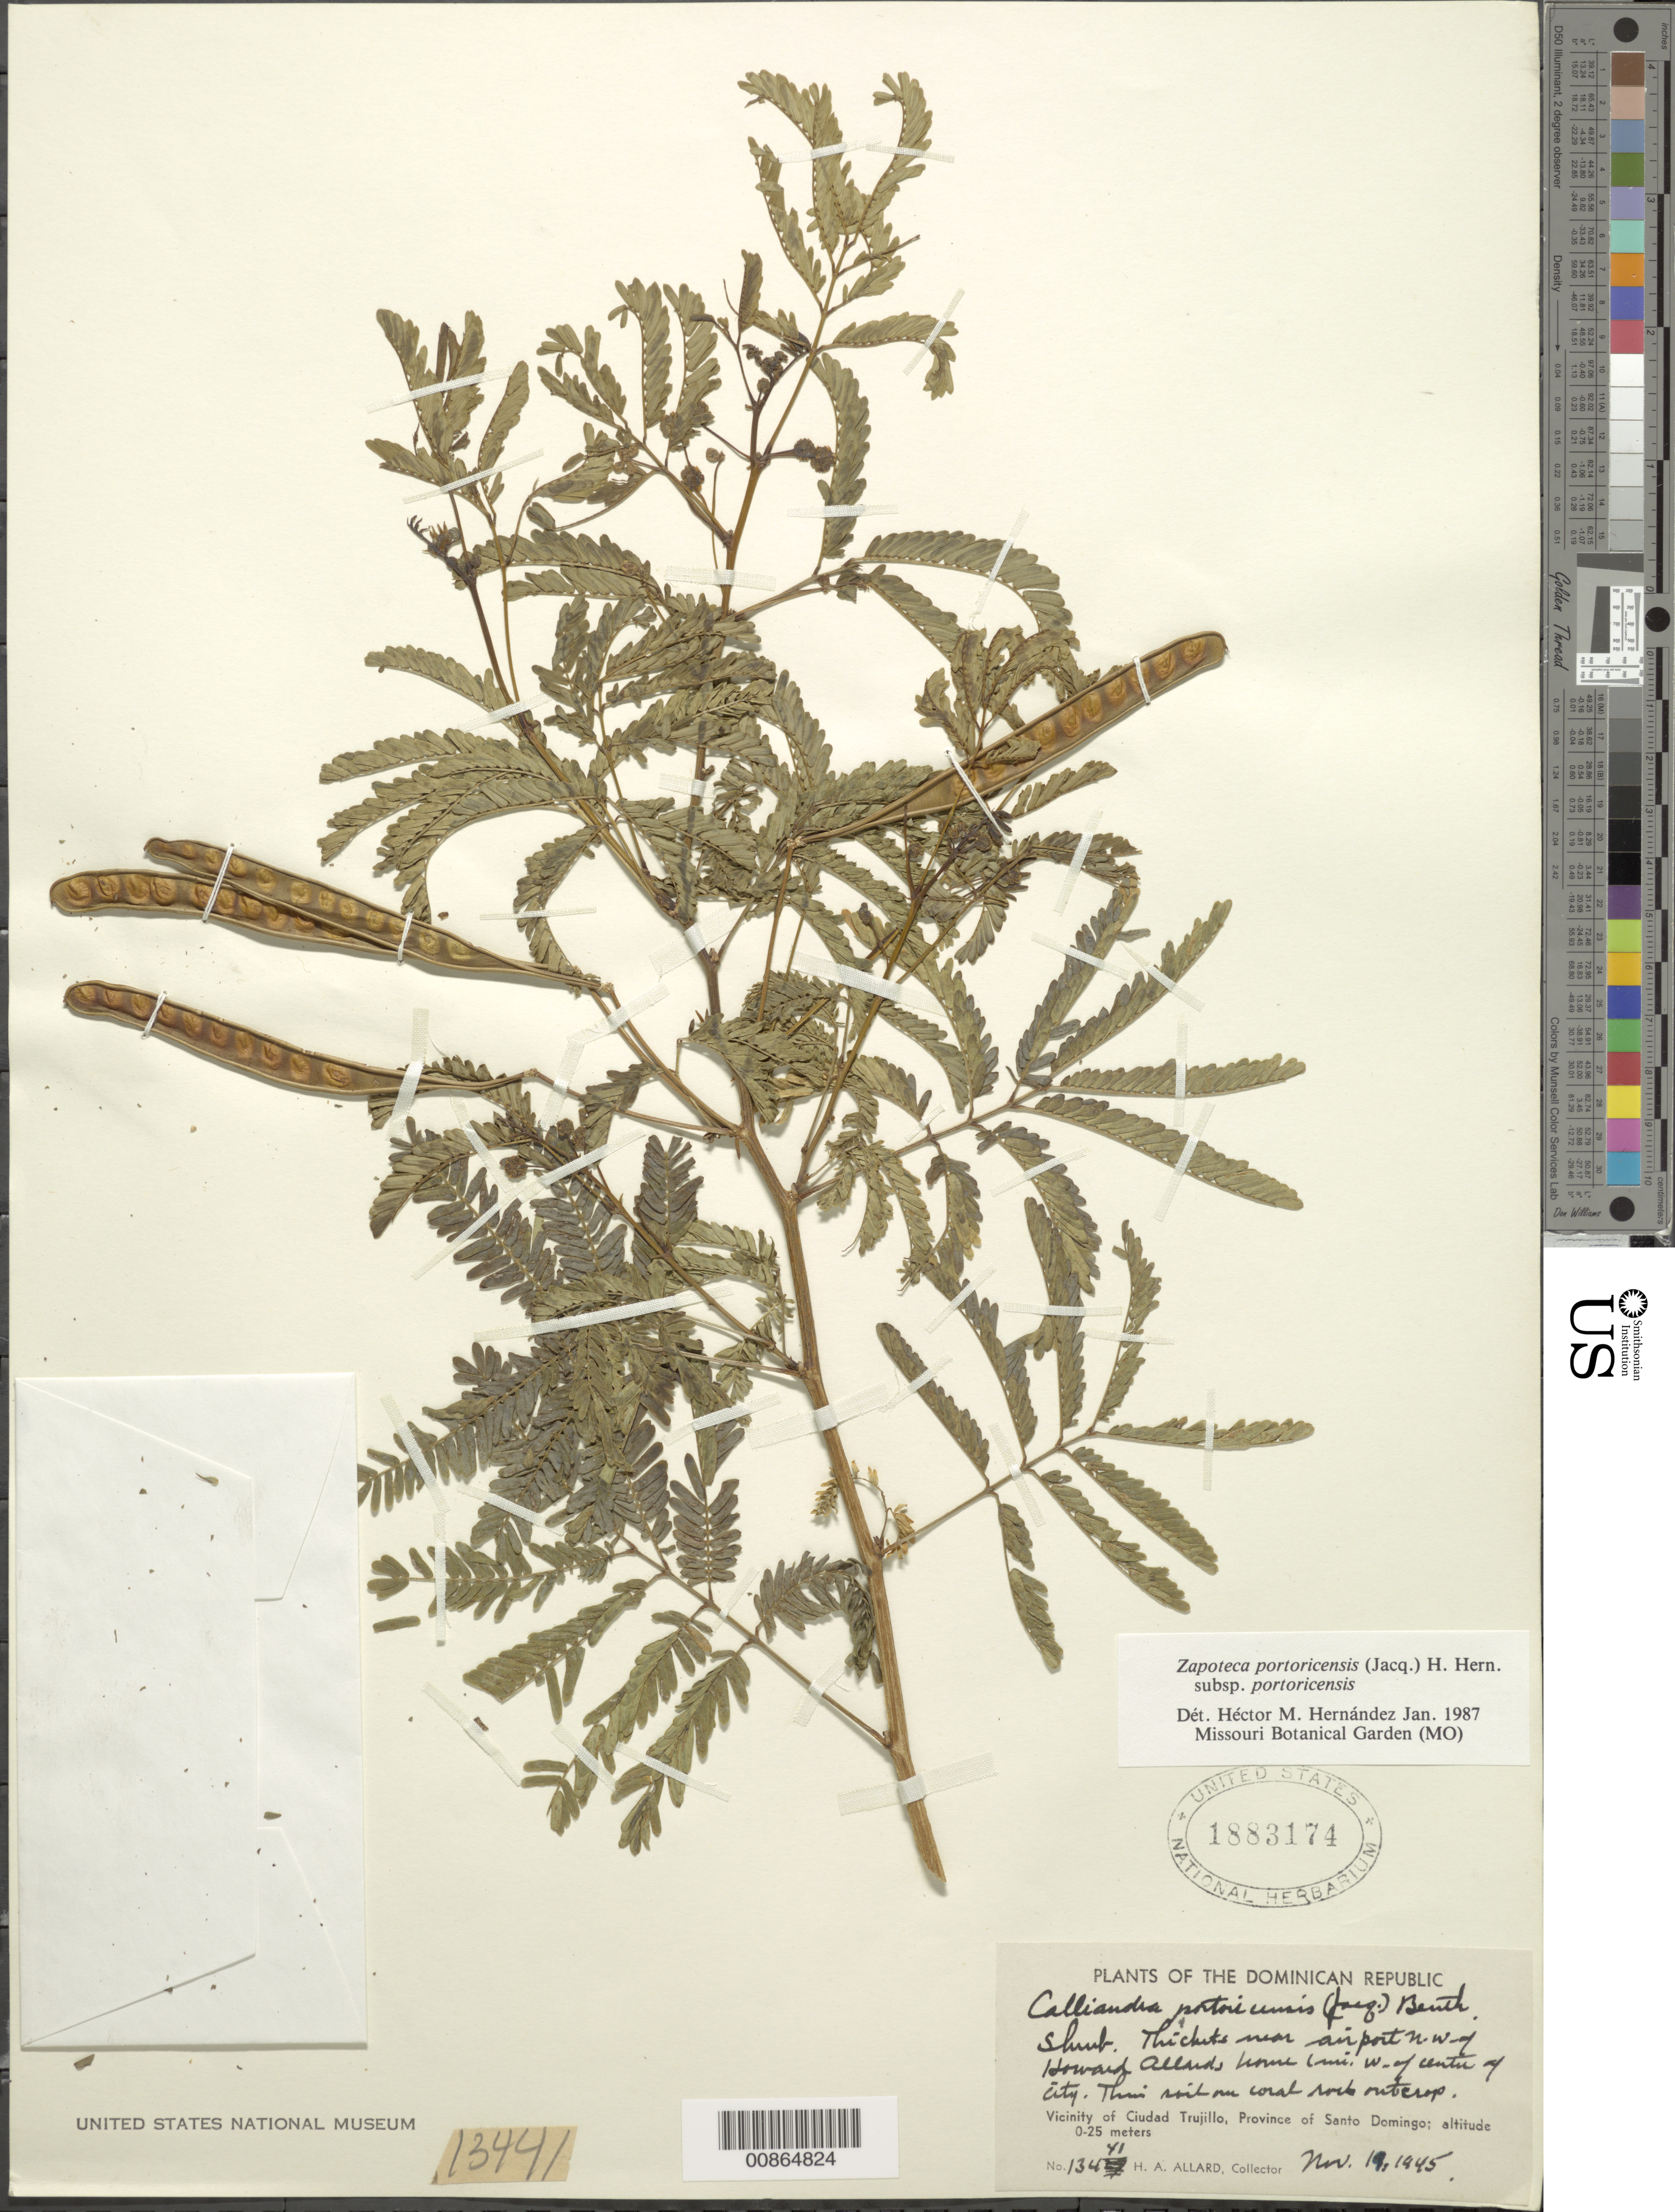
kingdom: Plantae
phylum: Tracheophyta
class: Magnoliopsida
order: Fabales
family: Fabaceae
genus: Zapoteca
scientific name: Zapoteca portoricensis subsp. portoricensis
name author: (Jacq.) H.M. Hern.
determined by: Hernandez, H. M., (MO), Missouri Botanical Garden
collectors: H. A. Allard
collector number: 13441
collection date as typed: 19 Nov 1945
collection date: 1945-11-19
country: Dominican Republic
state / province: Distrito Nacional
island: Hispaniola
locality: Vicinity of Ciudad Trujillo, Province of Santo Domingo (obsolete). Near airport NW of Howard Allard's home, 1 mi. W of center of city.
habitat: Thickets. Thin soil on coral rock outcrop.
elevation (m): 0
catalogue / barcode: US 1883174